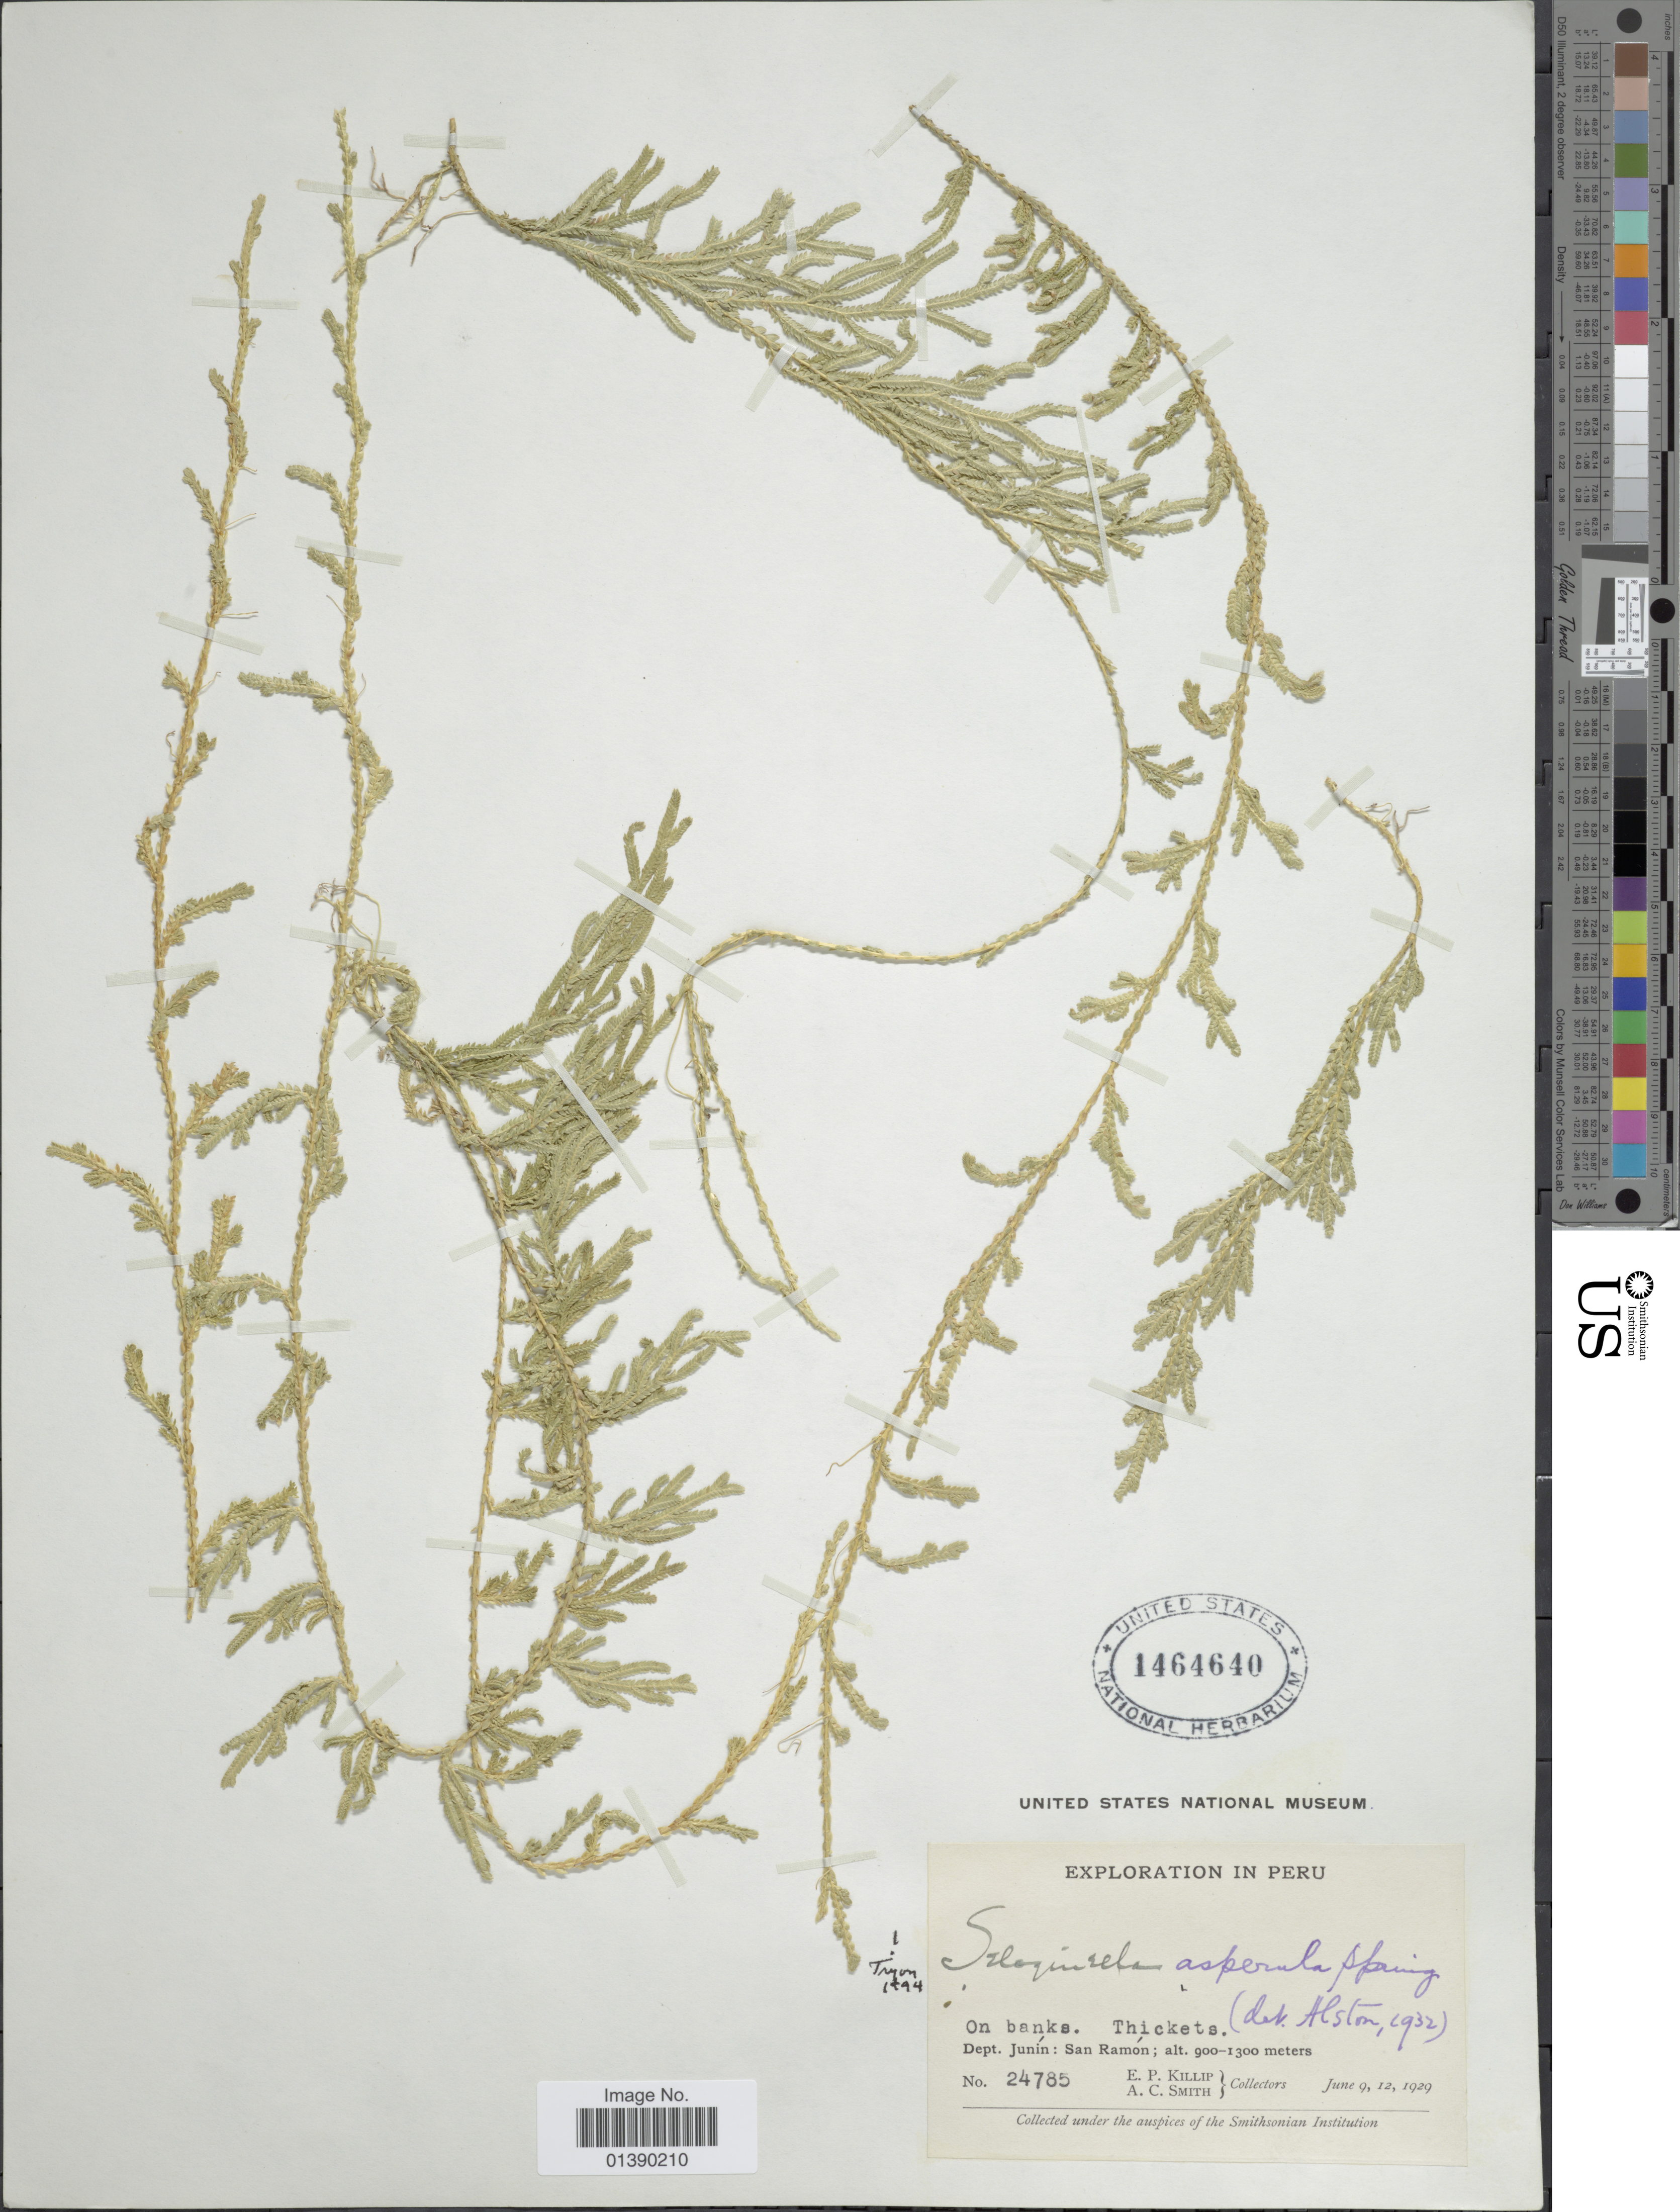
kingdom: Plantae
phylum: Tracheophyta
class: Lycopodiopsida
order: Selaginellales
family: Selaginellaceae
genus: Selaginella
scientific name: Selaginella asperula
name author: Spring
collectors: E. P. Killip & A. C. Smith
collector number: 24785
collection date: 1929-06-09/1929-06-12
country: Peru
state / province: Junín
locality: San Ramon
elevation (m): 900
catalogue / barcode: US 1464640